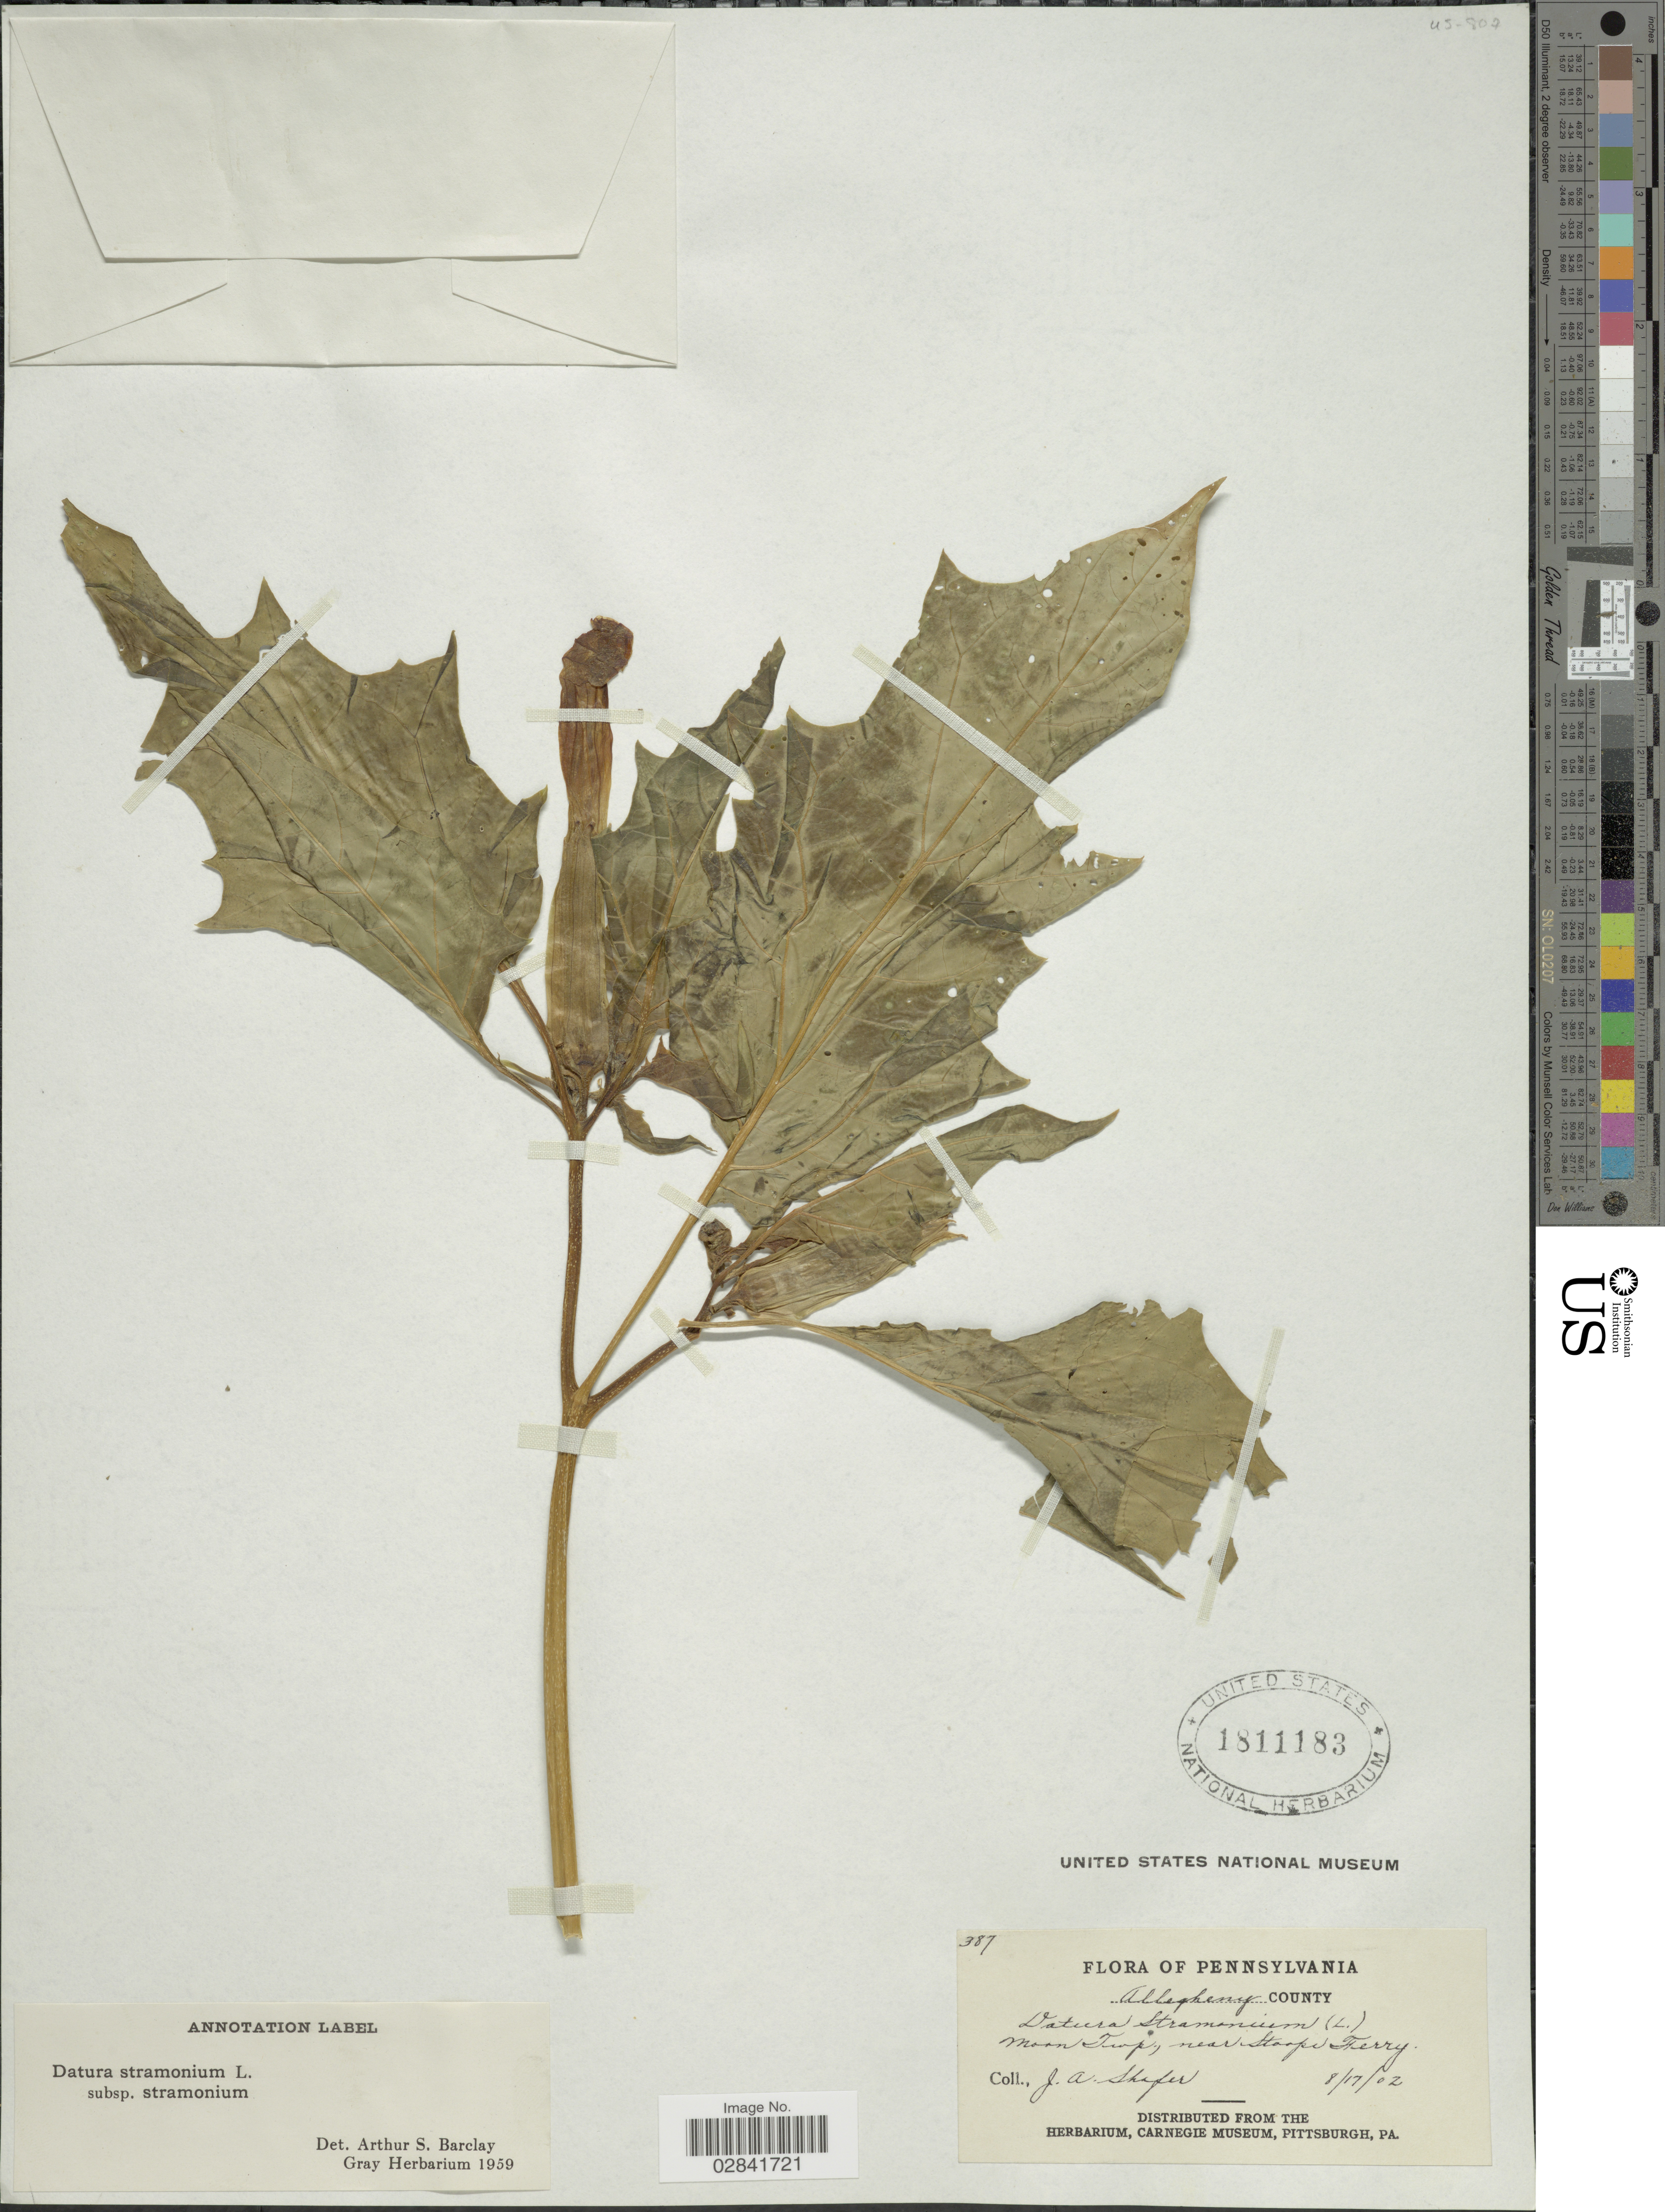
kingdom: Plantae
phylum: Tracheophyta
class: Magnoliopsida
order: Solanales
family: Solanaceae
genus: Datura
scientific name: Datura stramonium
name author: L.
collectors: J. A. Shafer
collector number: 387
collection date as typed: Transcribed d/m/y: 17/8/2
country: United States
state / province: Pennsylvania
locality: Allegheny County. Moon Twp., near Stoops Ferry.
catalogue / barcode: US 1811183